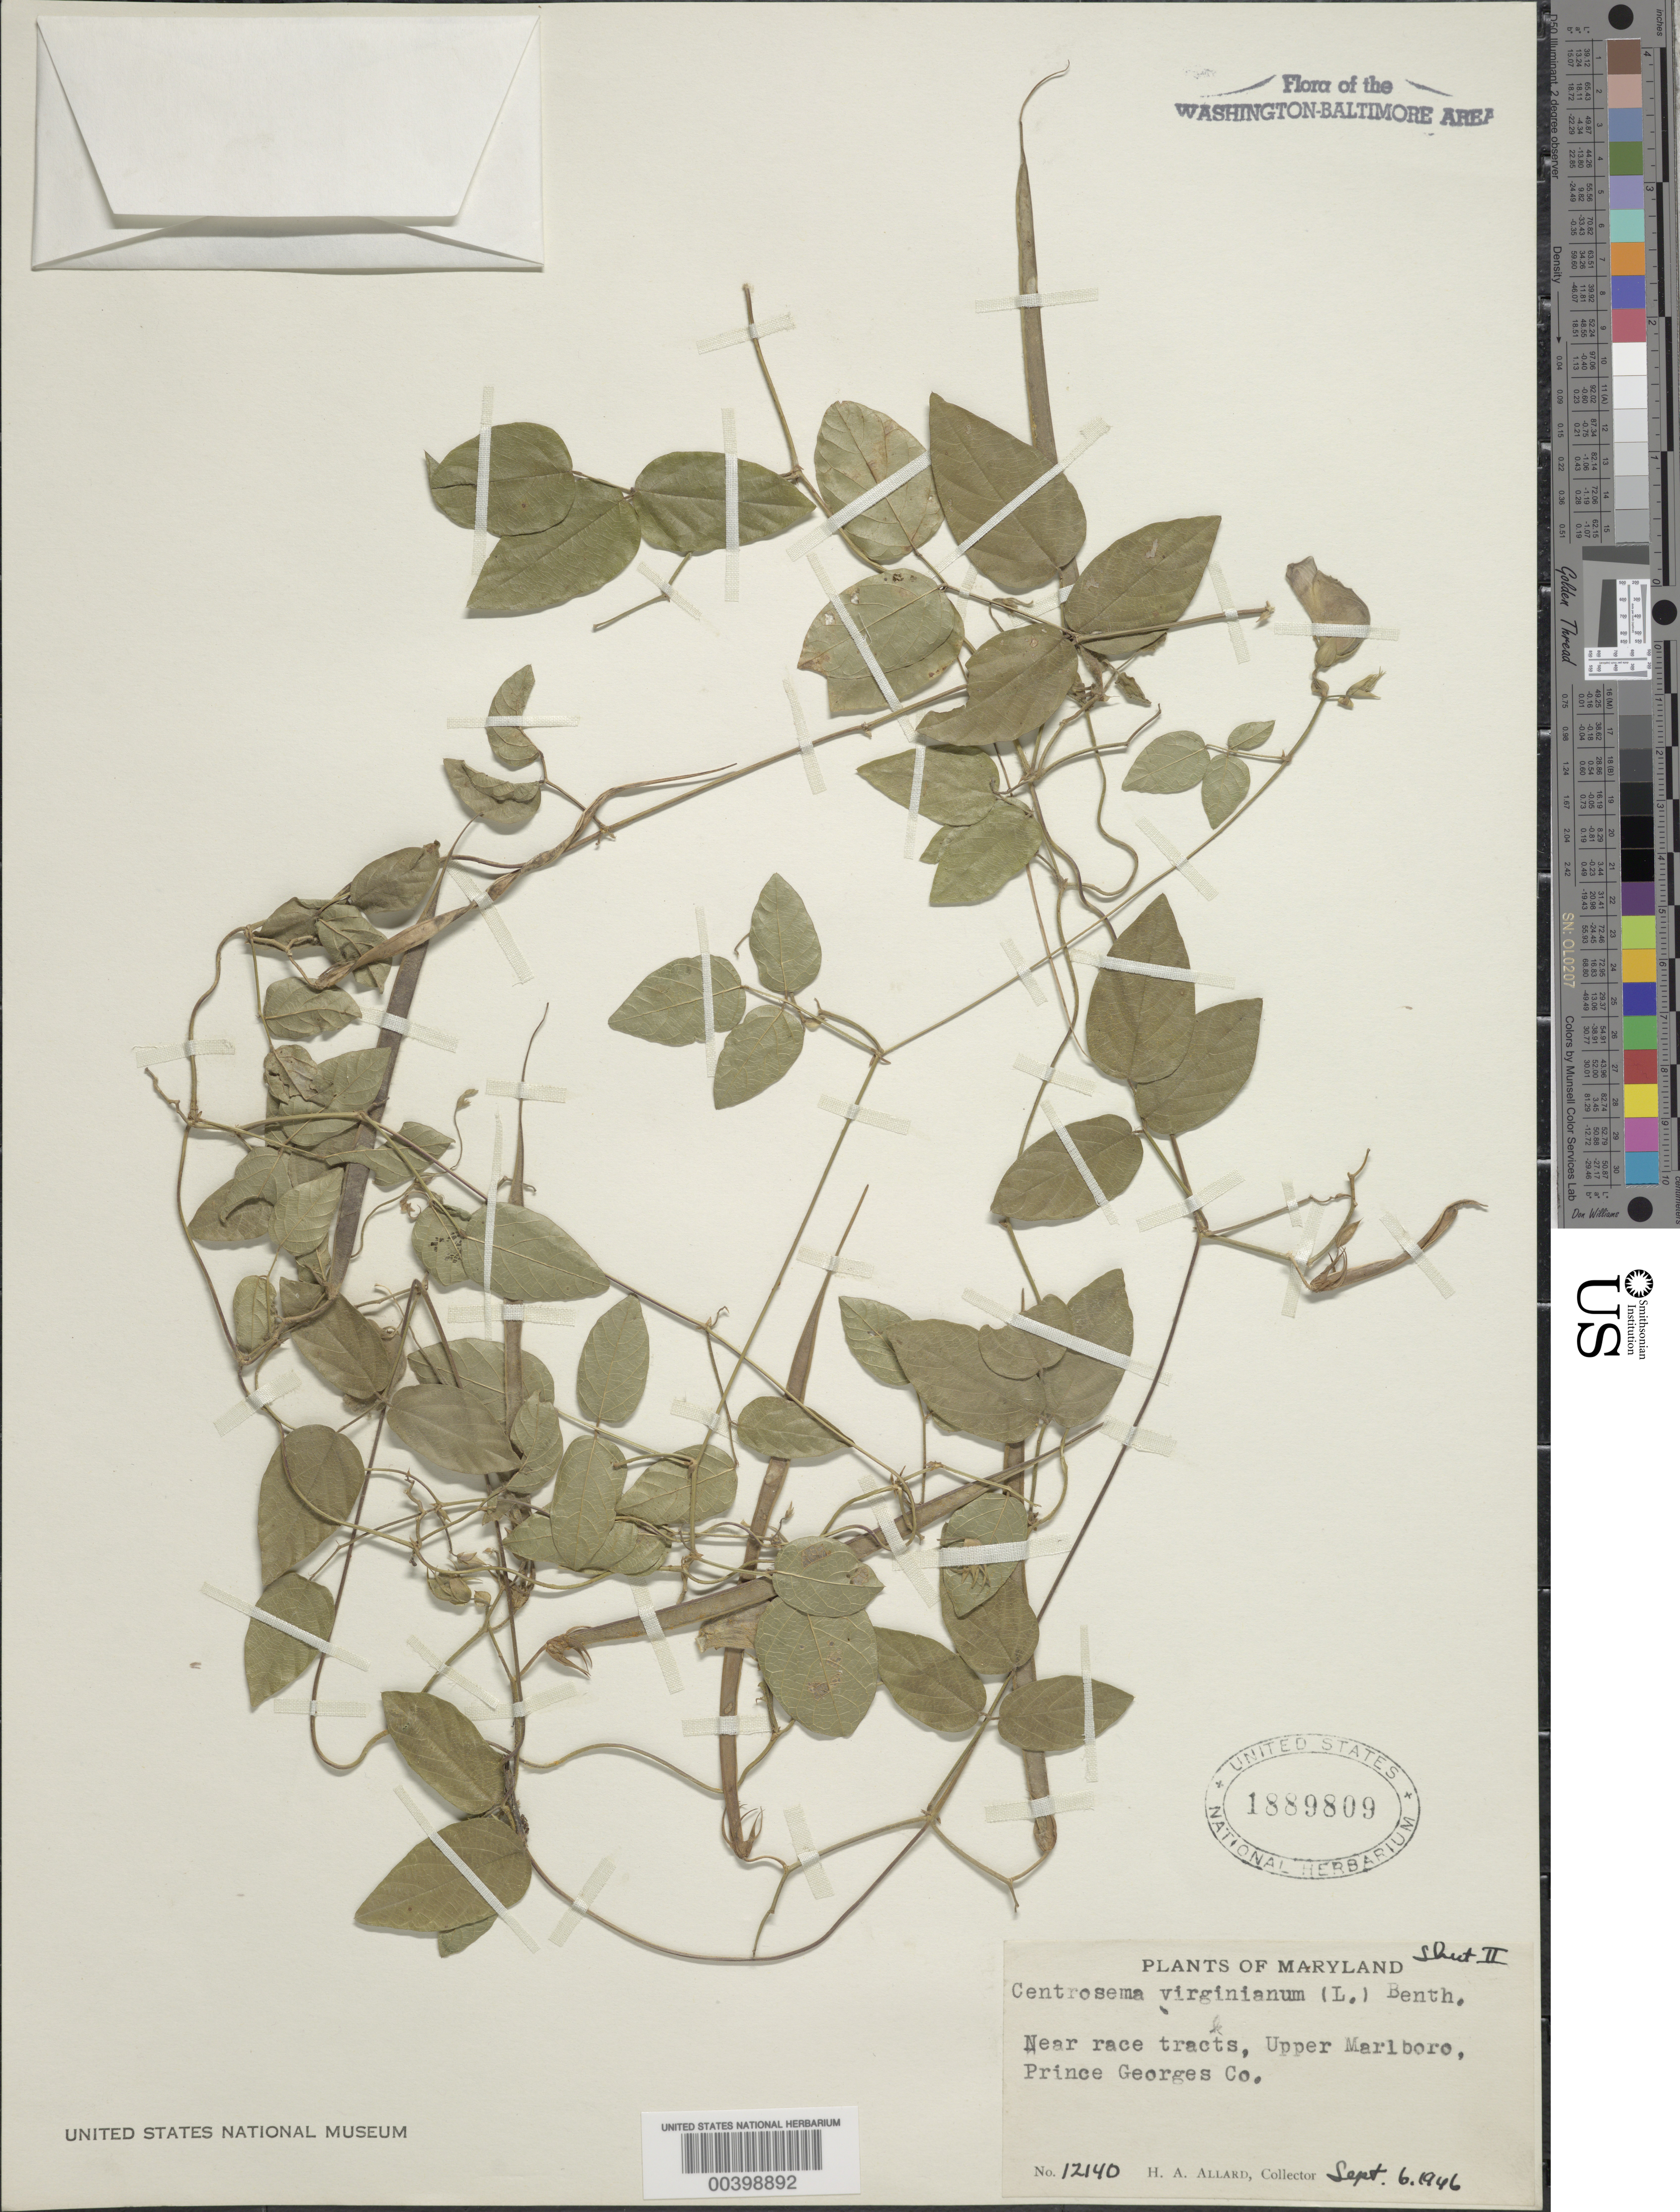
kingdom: Plantae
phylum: Tracheophyta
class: Magnoliopsida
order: Fabales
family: Fabaceae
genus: Centrosema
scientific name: Centrosema virginianum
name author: (L.) Benth.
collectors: H. A. Allard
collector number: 12140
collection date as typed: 06 Sep 1946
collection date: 1946-09-06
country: United States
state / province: Maryland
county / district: Prince George's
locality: Upper Marlboro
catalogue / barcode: US 1889809